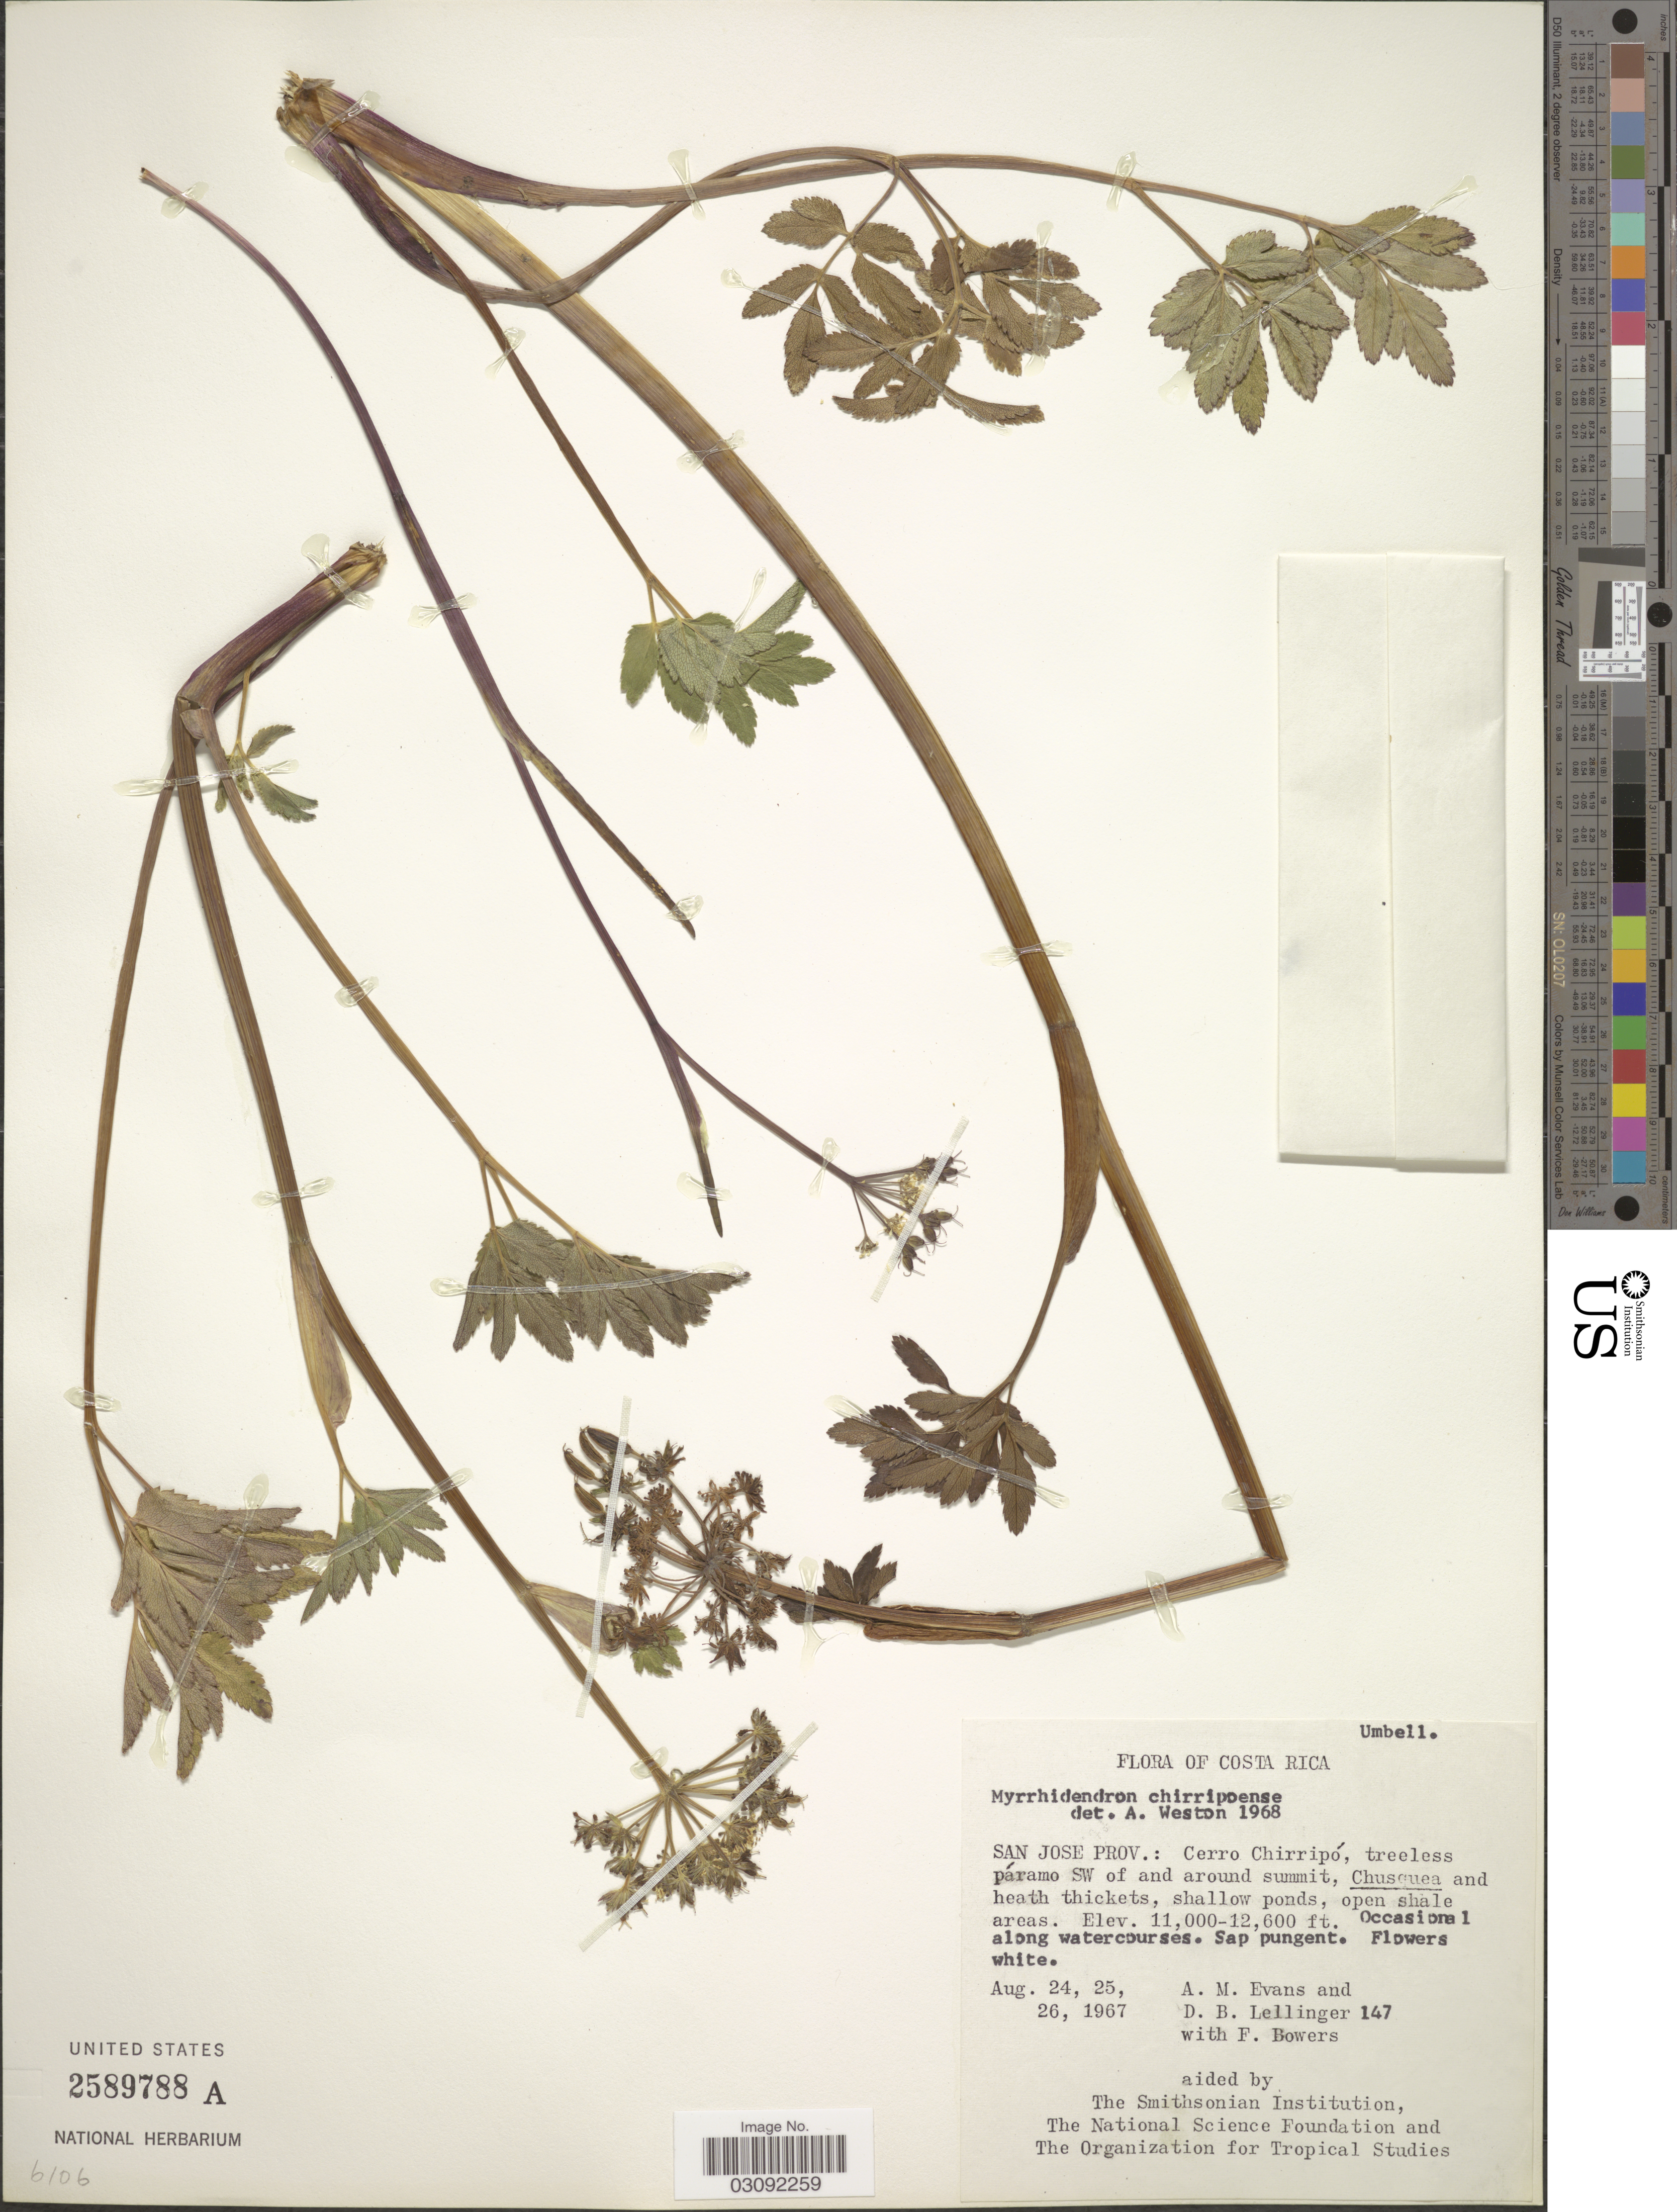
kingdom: Plantae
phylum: Tracheophyta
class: Magnoliopsida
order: Apiales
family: Apiaceae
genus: Myrrhidendron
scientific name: Myrrhidendron chirripoense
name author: Suess.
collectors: A. M. Evans, D. B. Lellinger & F. Bowers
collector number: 147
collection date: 1967-08-24/1967-08-26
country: Costa Rica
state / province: San José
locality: San Jose Prov.: Cerro Chirripó, treeless páramo SW of and around summit.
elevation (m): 3353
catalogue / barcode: US 2589788A